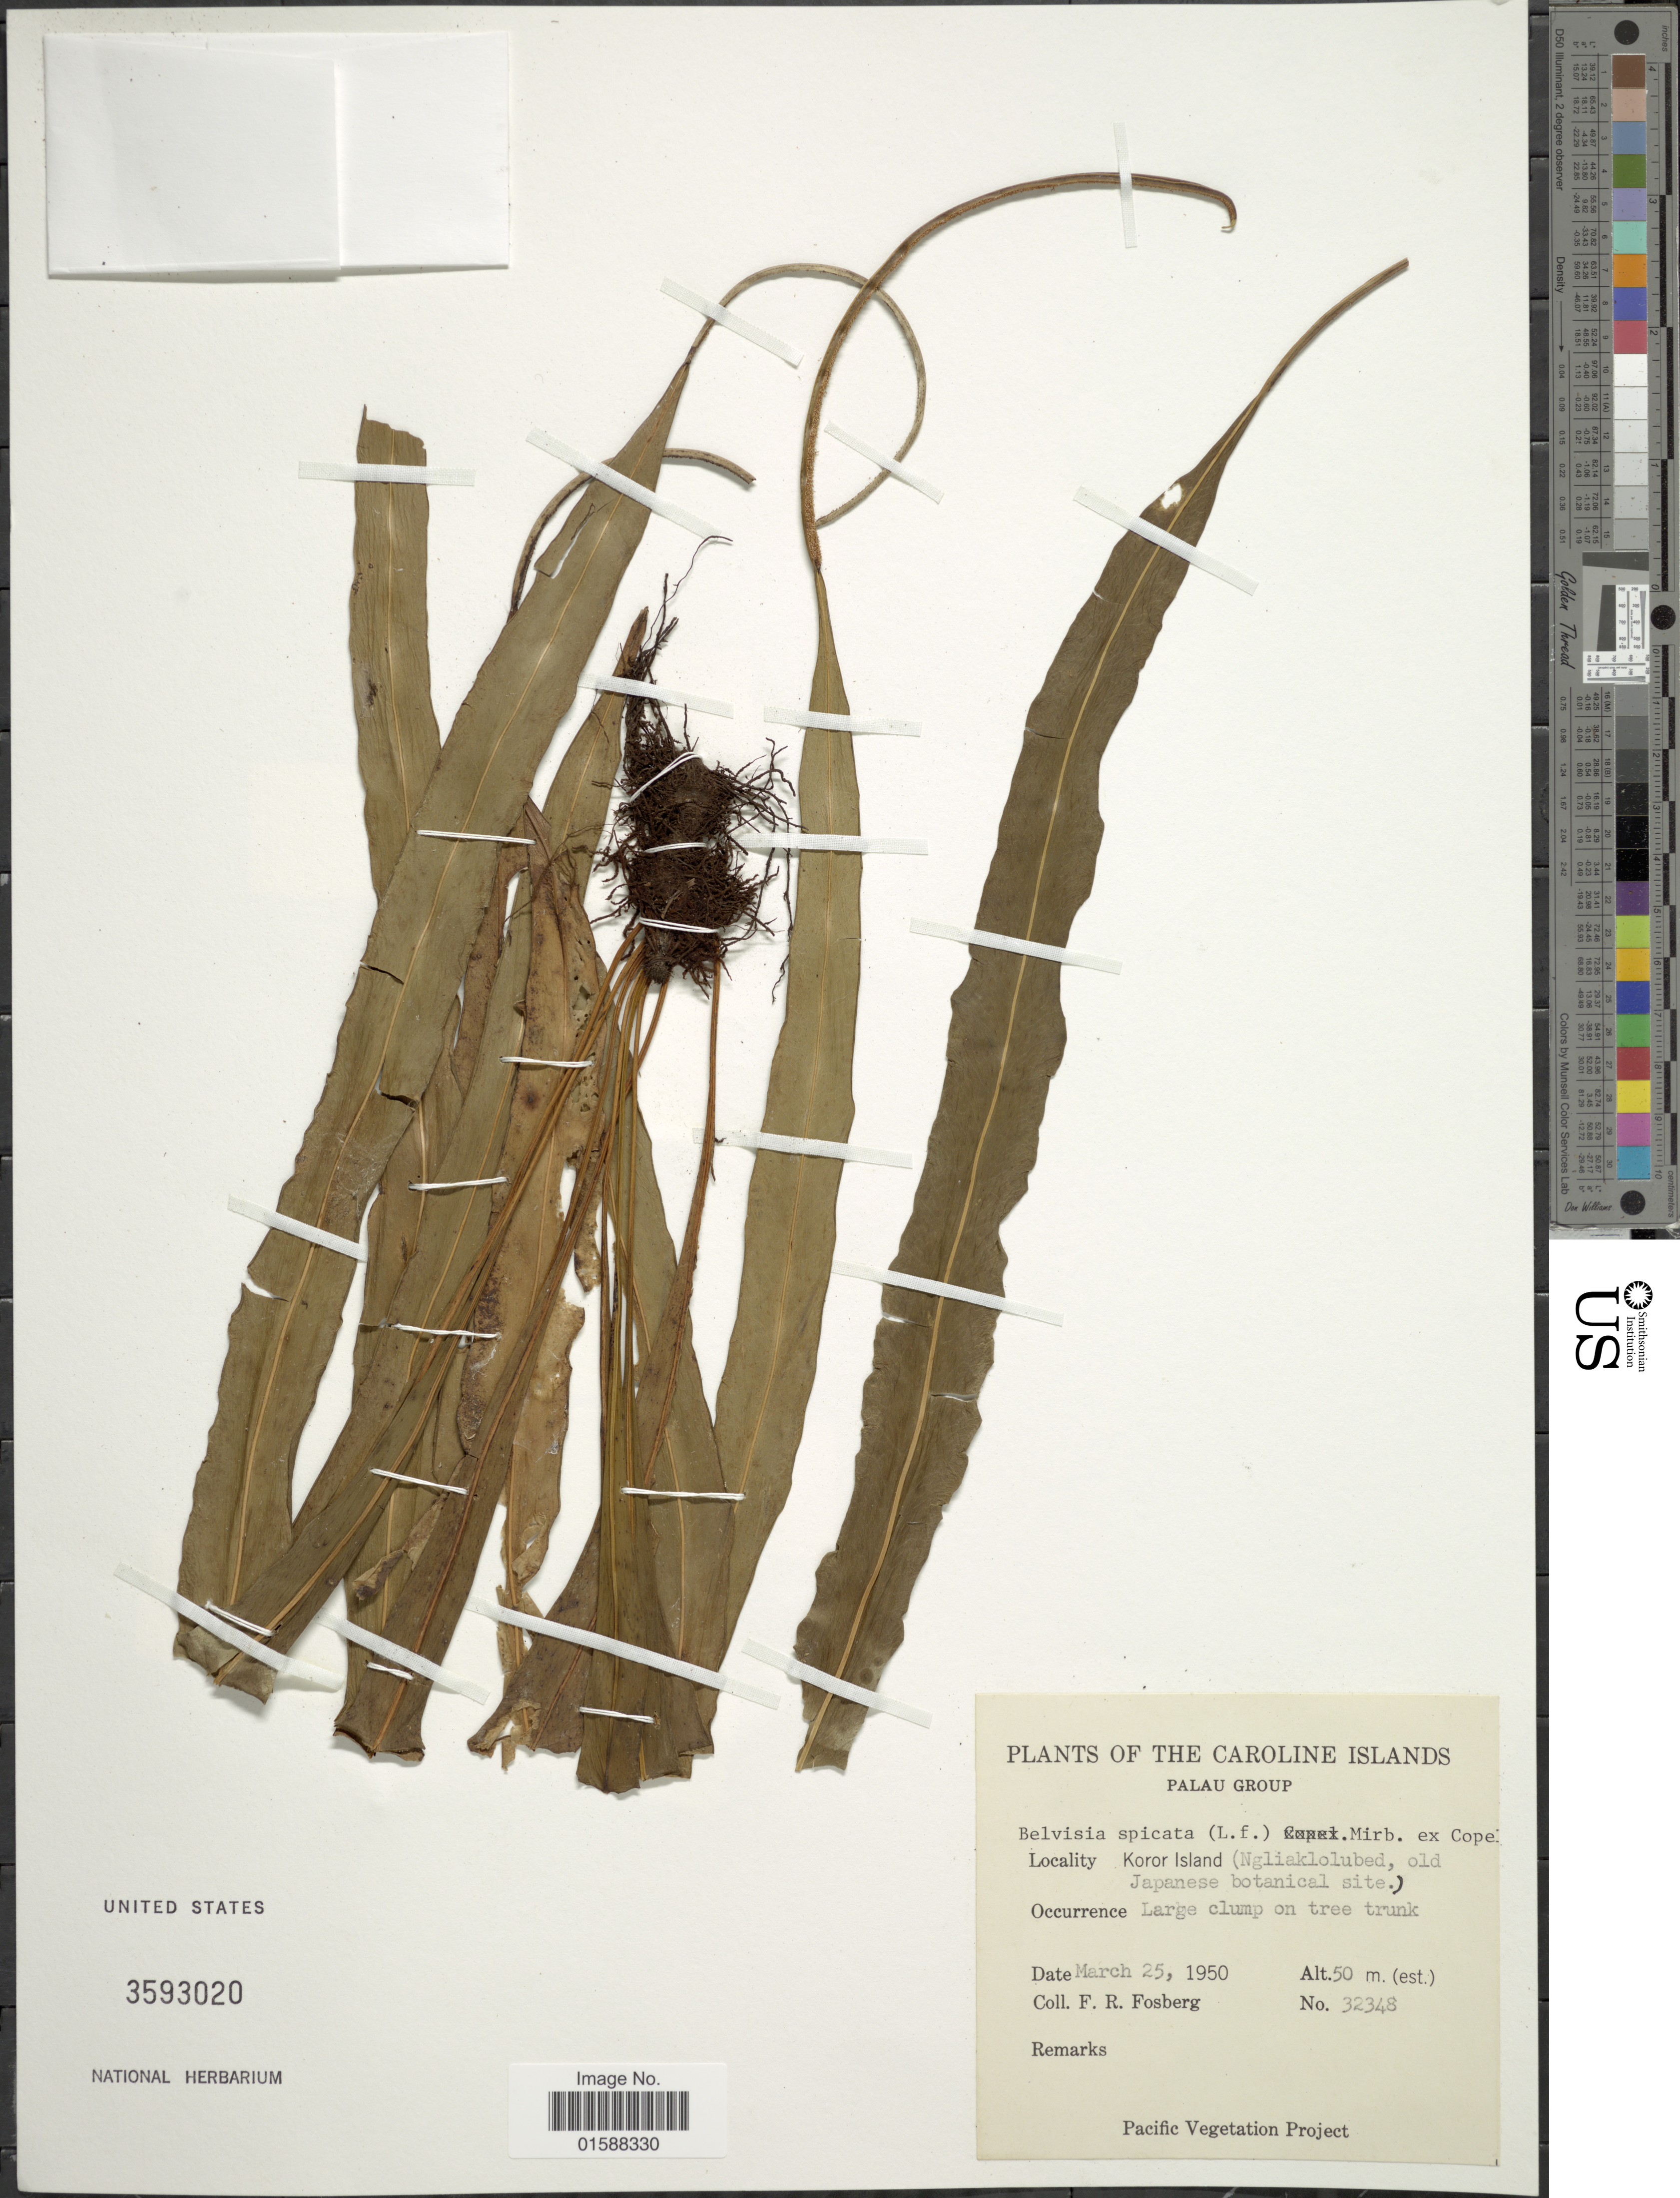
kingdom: Plantae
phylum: Tracheophyta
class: Polypodiopsida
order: Polypodiales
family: Polypodiaceae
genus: Lepisorus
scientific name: Lepisorus spicatus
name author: (L. f.) Li S. Wang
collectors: F. R. Fosberg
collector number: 32348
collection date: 1950-03-25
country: Palau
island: Oreor [Koror]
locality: Koror Island (Ngliaklolubed, old Japanese botanical site)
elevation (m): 50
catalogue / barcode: US 3593020